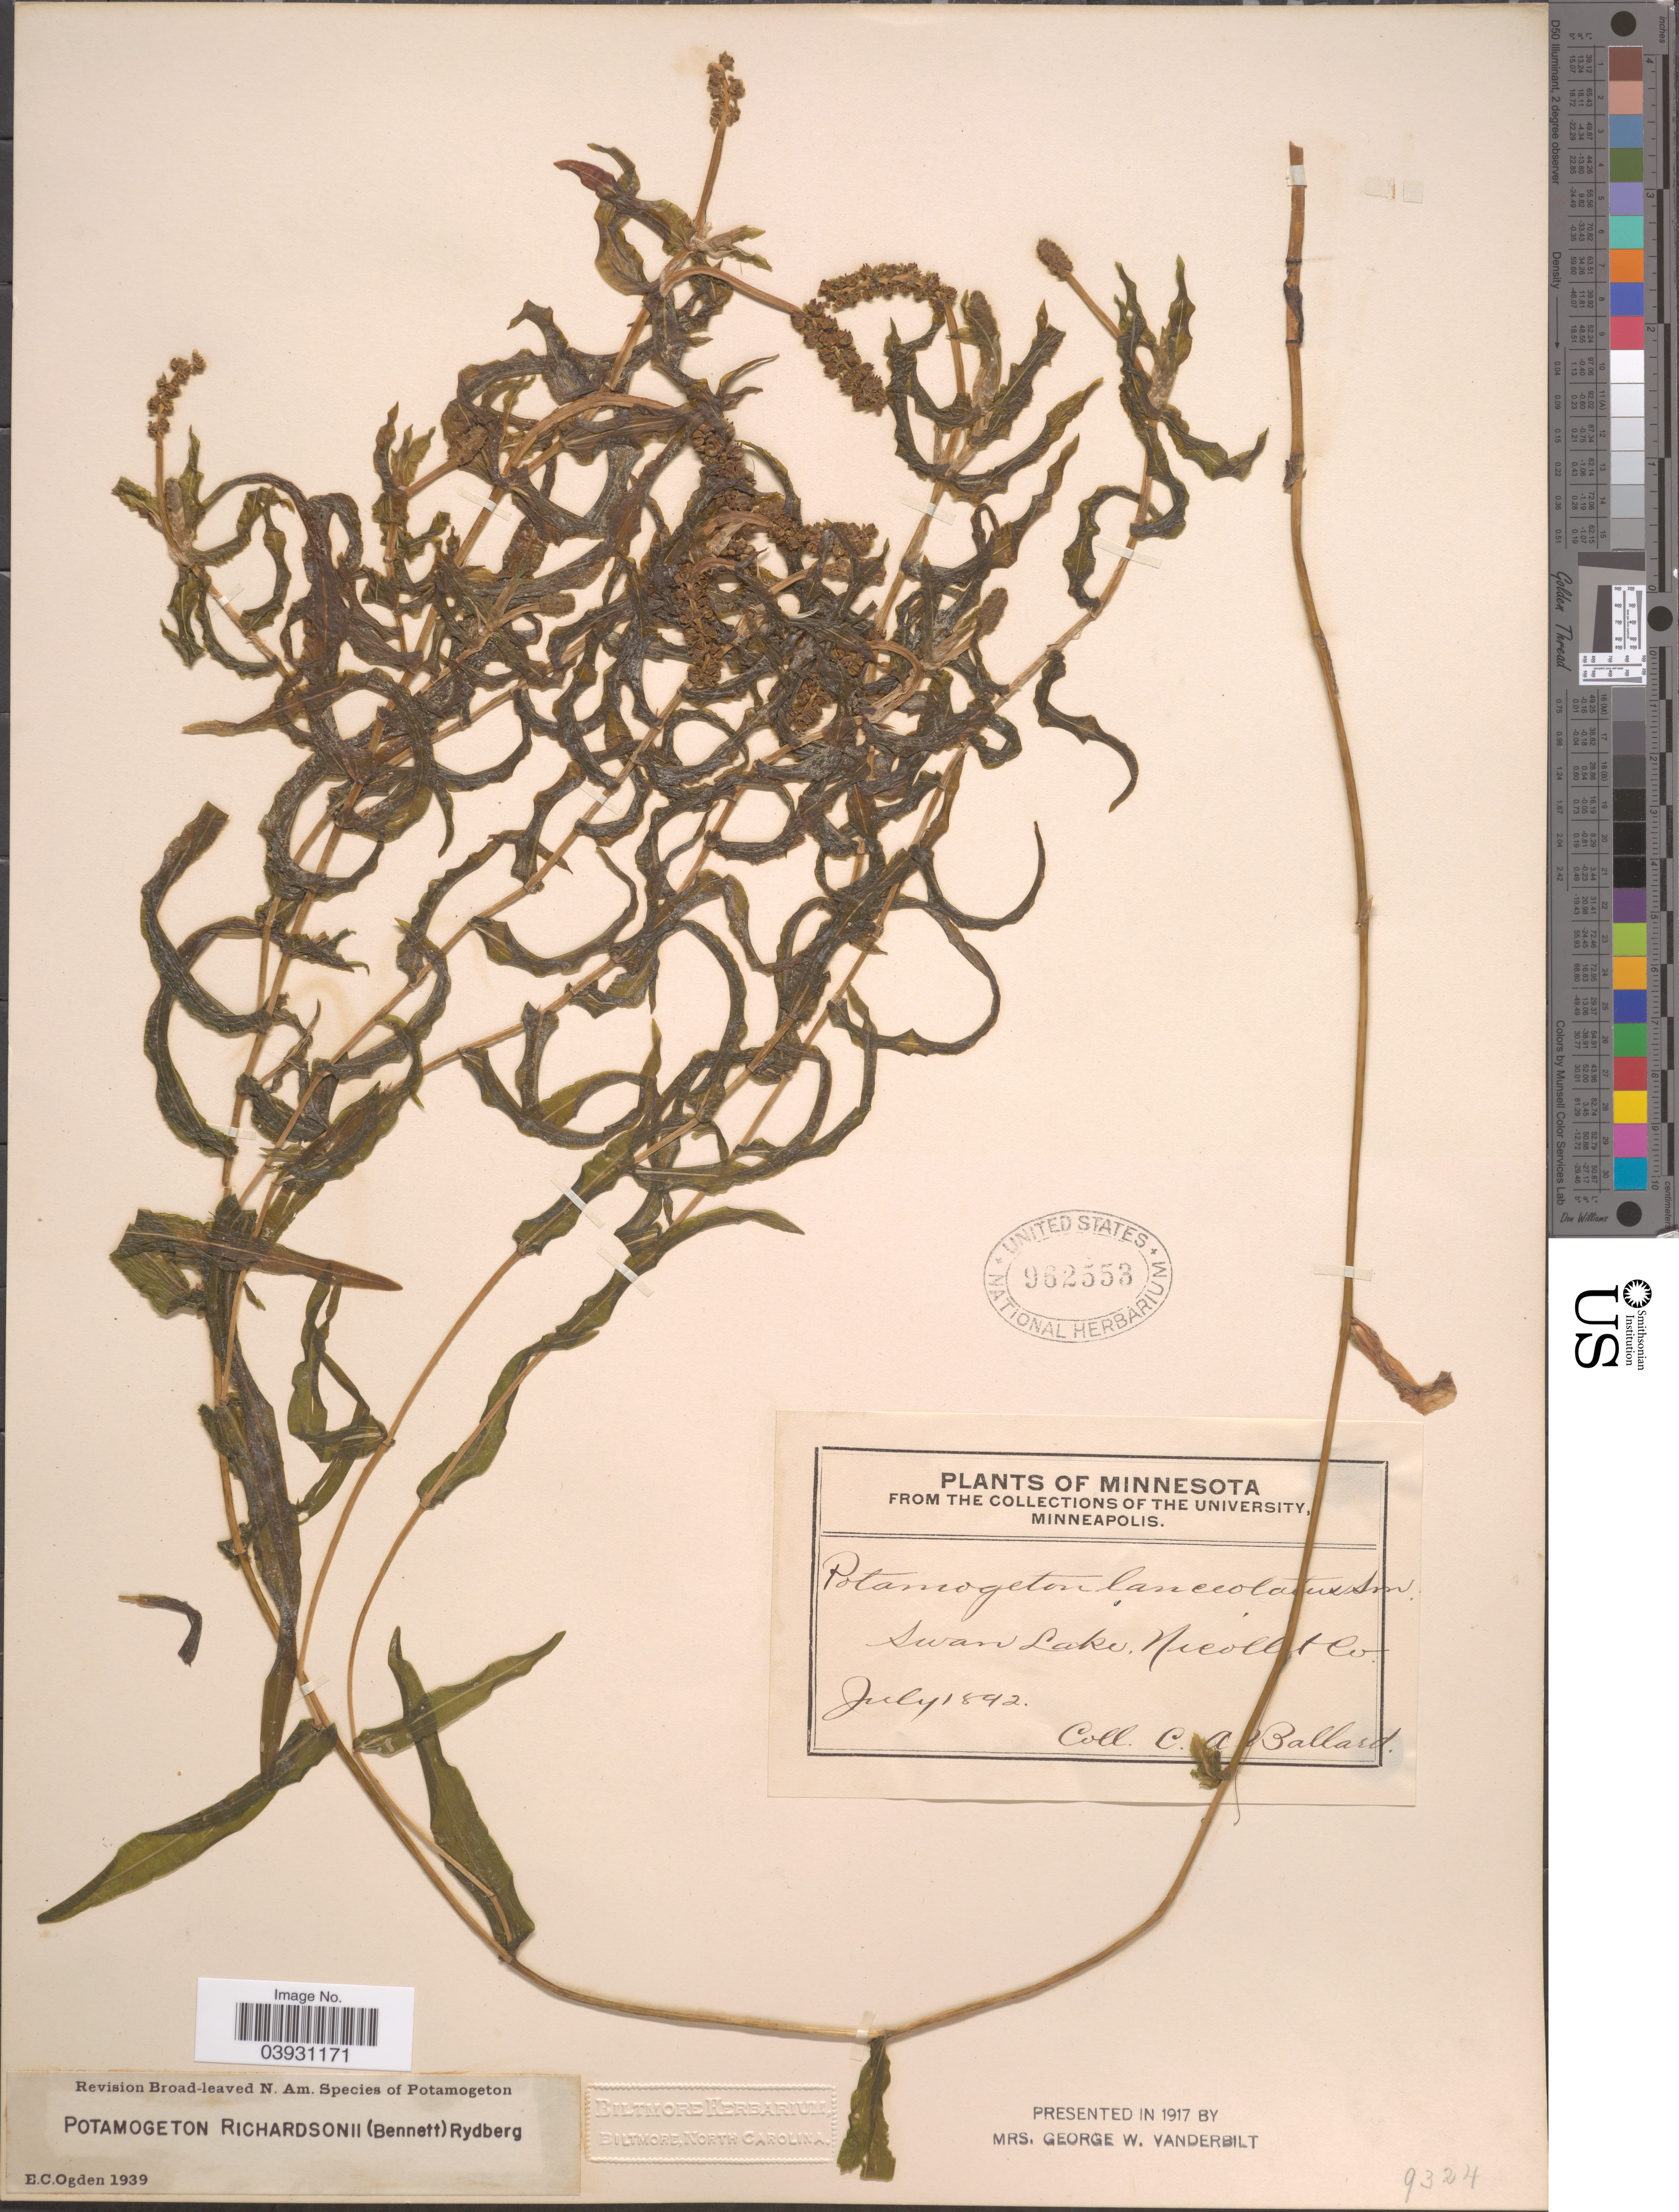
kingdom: Plantae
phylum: Tracheophyta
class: Liliopsida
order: Alismatales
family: Potamogetonaceae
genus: Potamogeton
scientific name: Potamogeton richardsonii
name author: (A.W. Benn.) Rydb.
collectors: C. A. Ballard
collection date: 1893-07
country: United States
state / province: Minnesota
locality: Swan Lake, Nicollet Co.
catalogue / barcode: US 962553